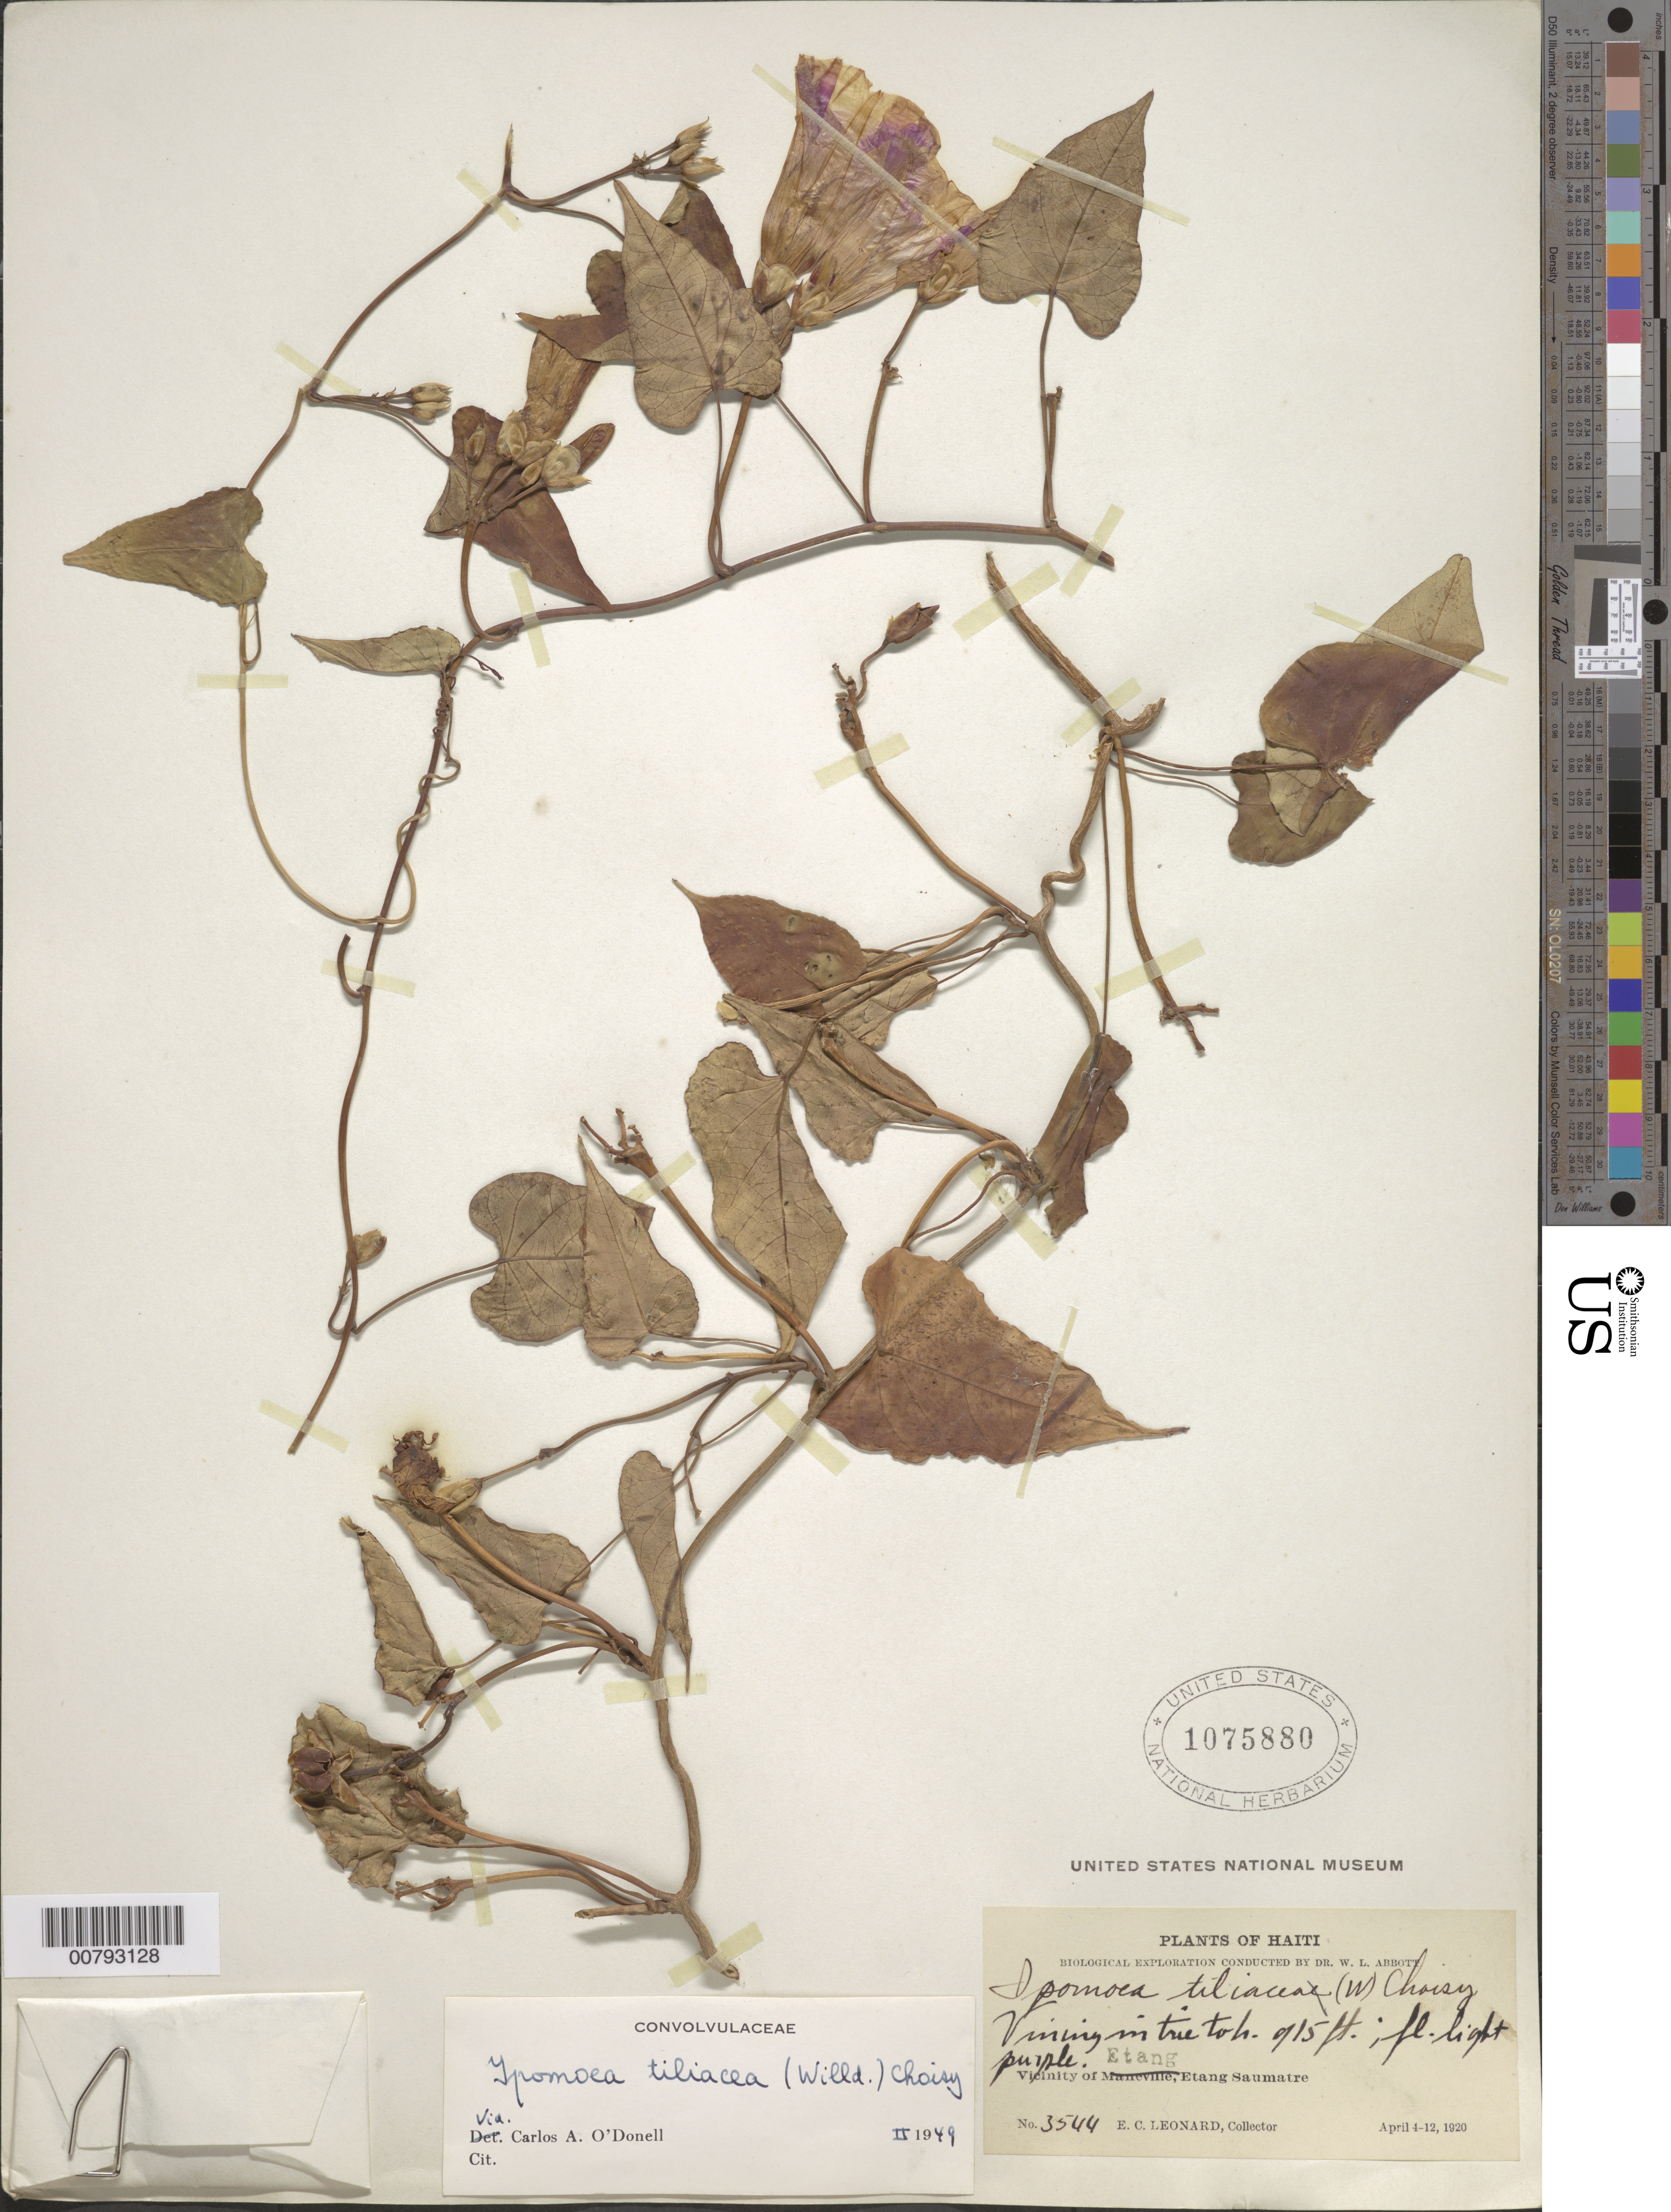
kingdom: Plantae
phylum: Tracheophyta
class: Magnoliopsida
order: Solanales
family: Convolvulaceae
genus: Ipomoea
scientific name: Ipomoea tiliacea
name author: (Willd.) Choisy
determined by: O'Donnell, C. A.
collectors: E. C. Leonard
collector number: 3544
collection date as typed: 04 Apr 1920 to 12 Apr 1920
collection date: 1920-04-04/1920-04-12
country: Haiti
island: Hispaniola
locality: Etang Saumatre, vicinity of Etang.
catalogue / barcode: US 1075880